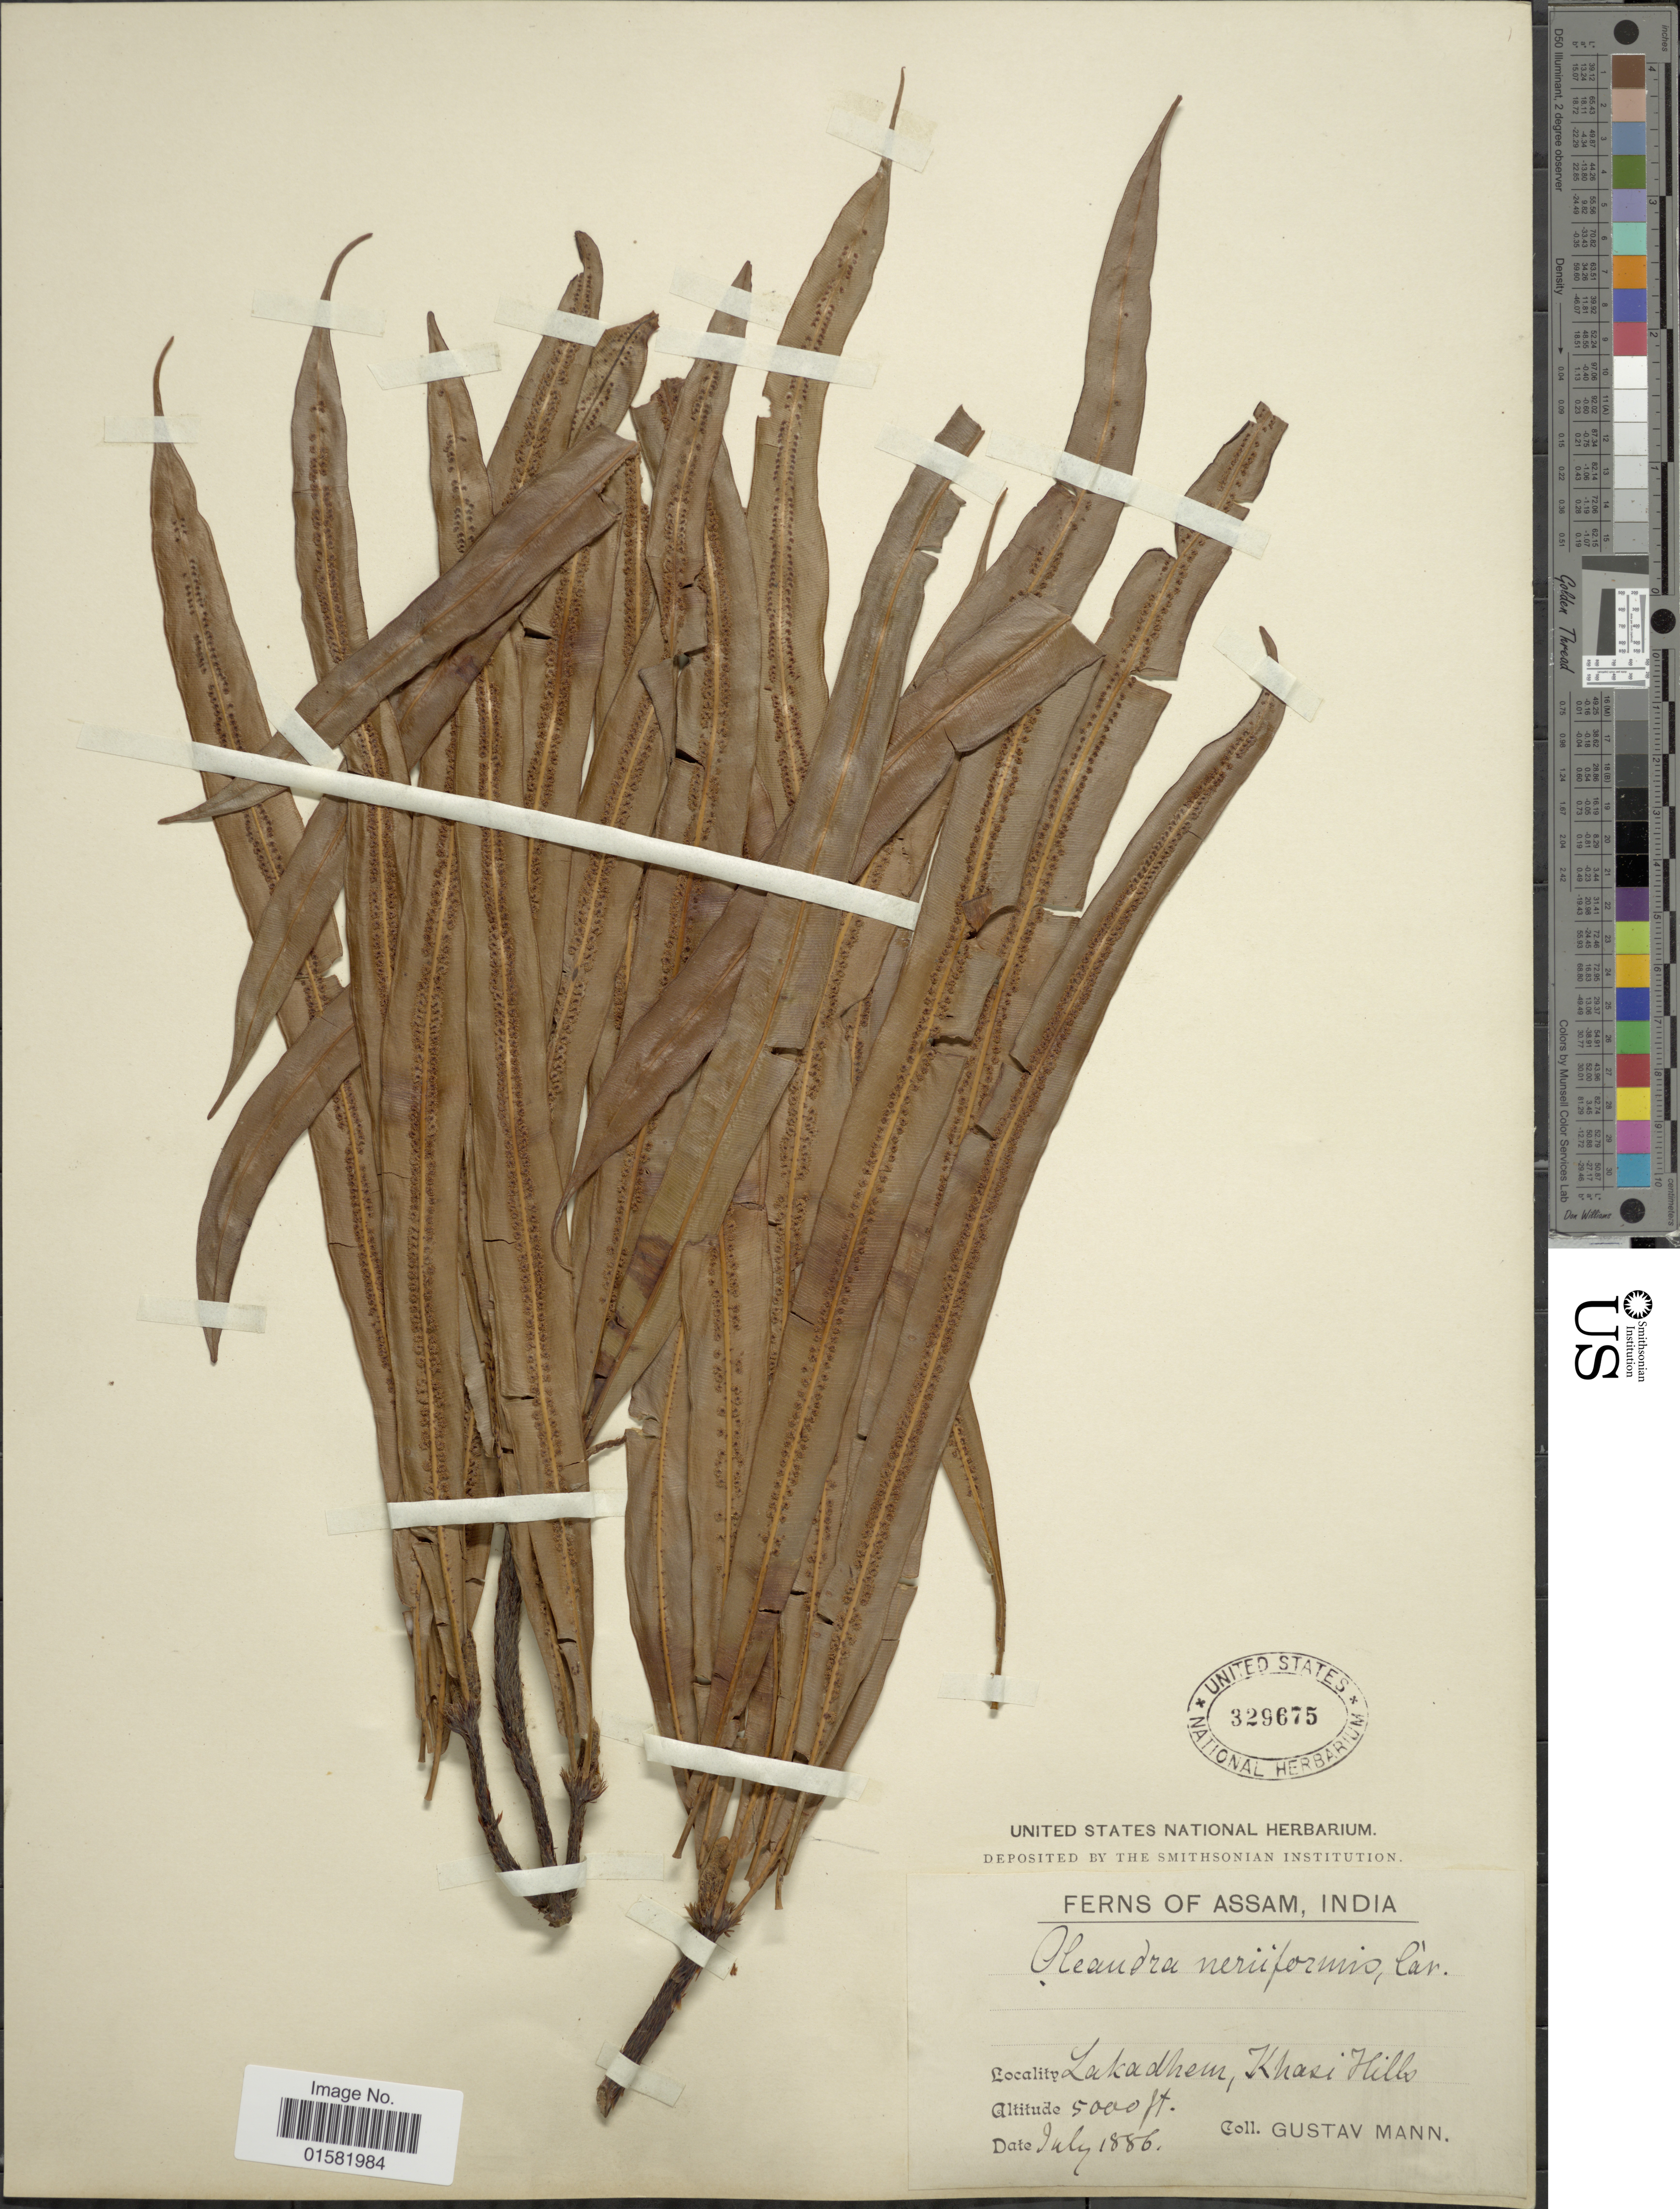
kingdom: Plantae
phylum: Tracheophyta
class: Polypodiopsida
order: Polypodiales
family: Oleandraceae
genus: Oleandra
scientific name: Oleandra neriiformis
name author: Cav.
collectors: G. Mann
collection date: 1886-07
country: India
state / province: Meghalaya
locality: Assam, India, Lakadhem, Khasi Hills.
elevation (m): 1524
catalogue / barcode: US 329675